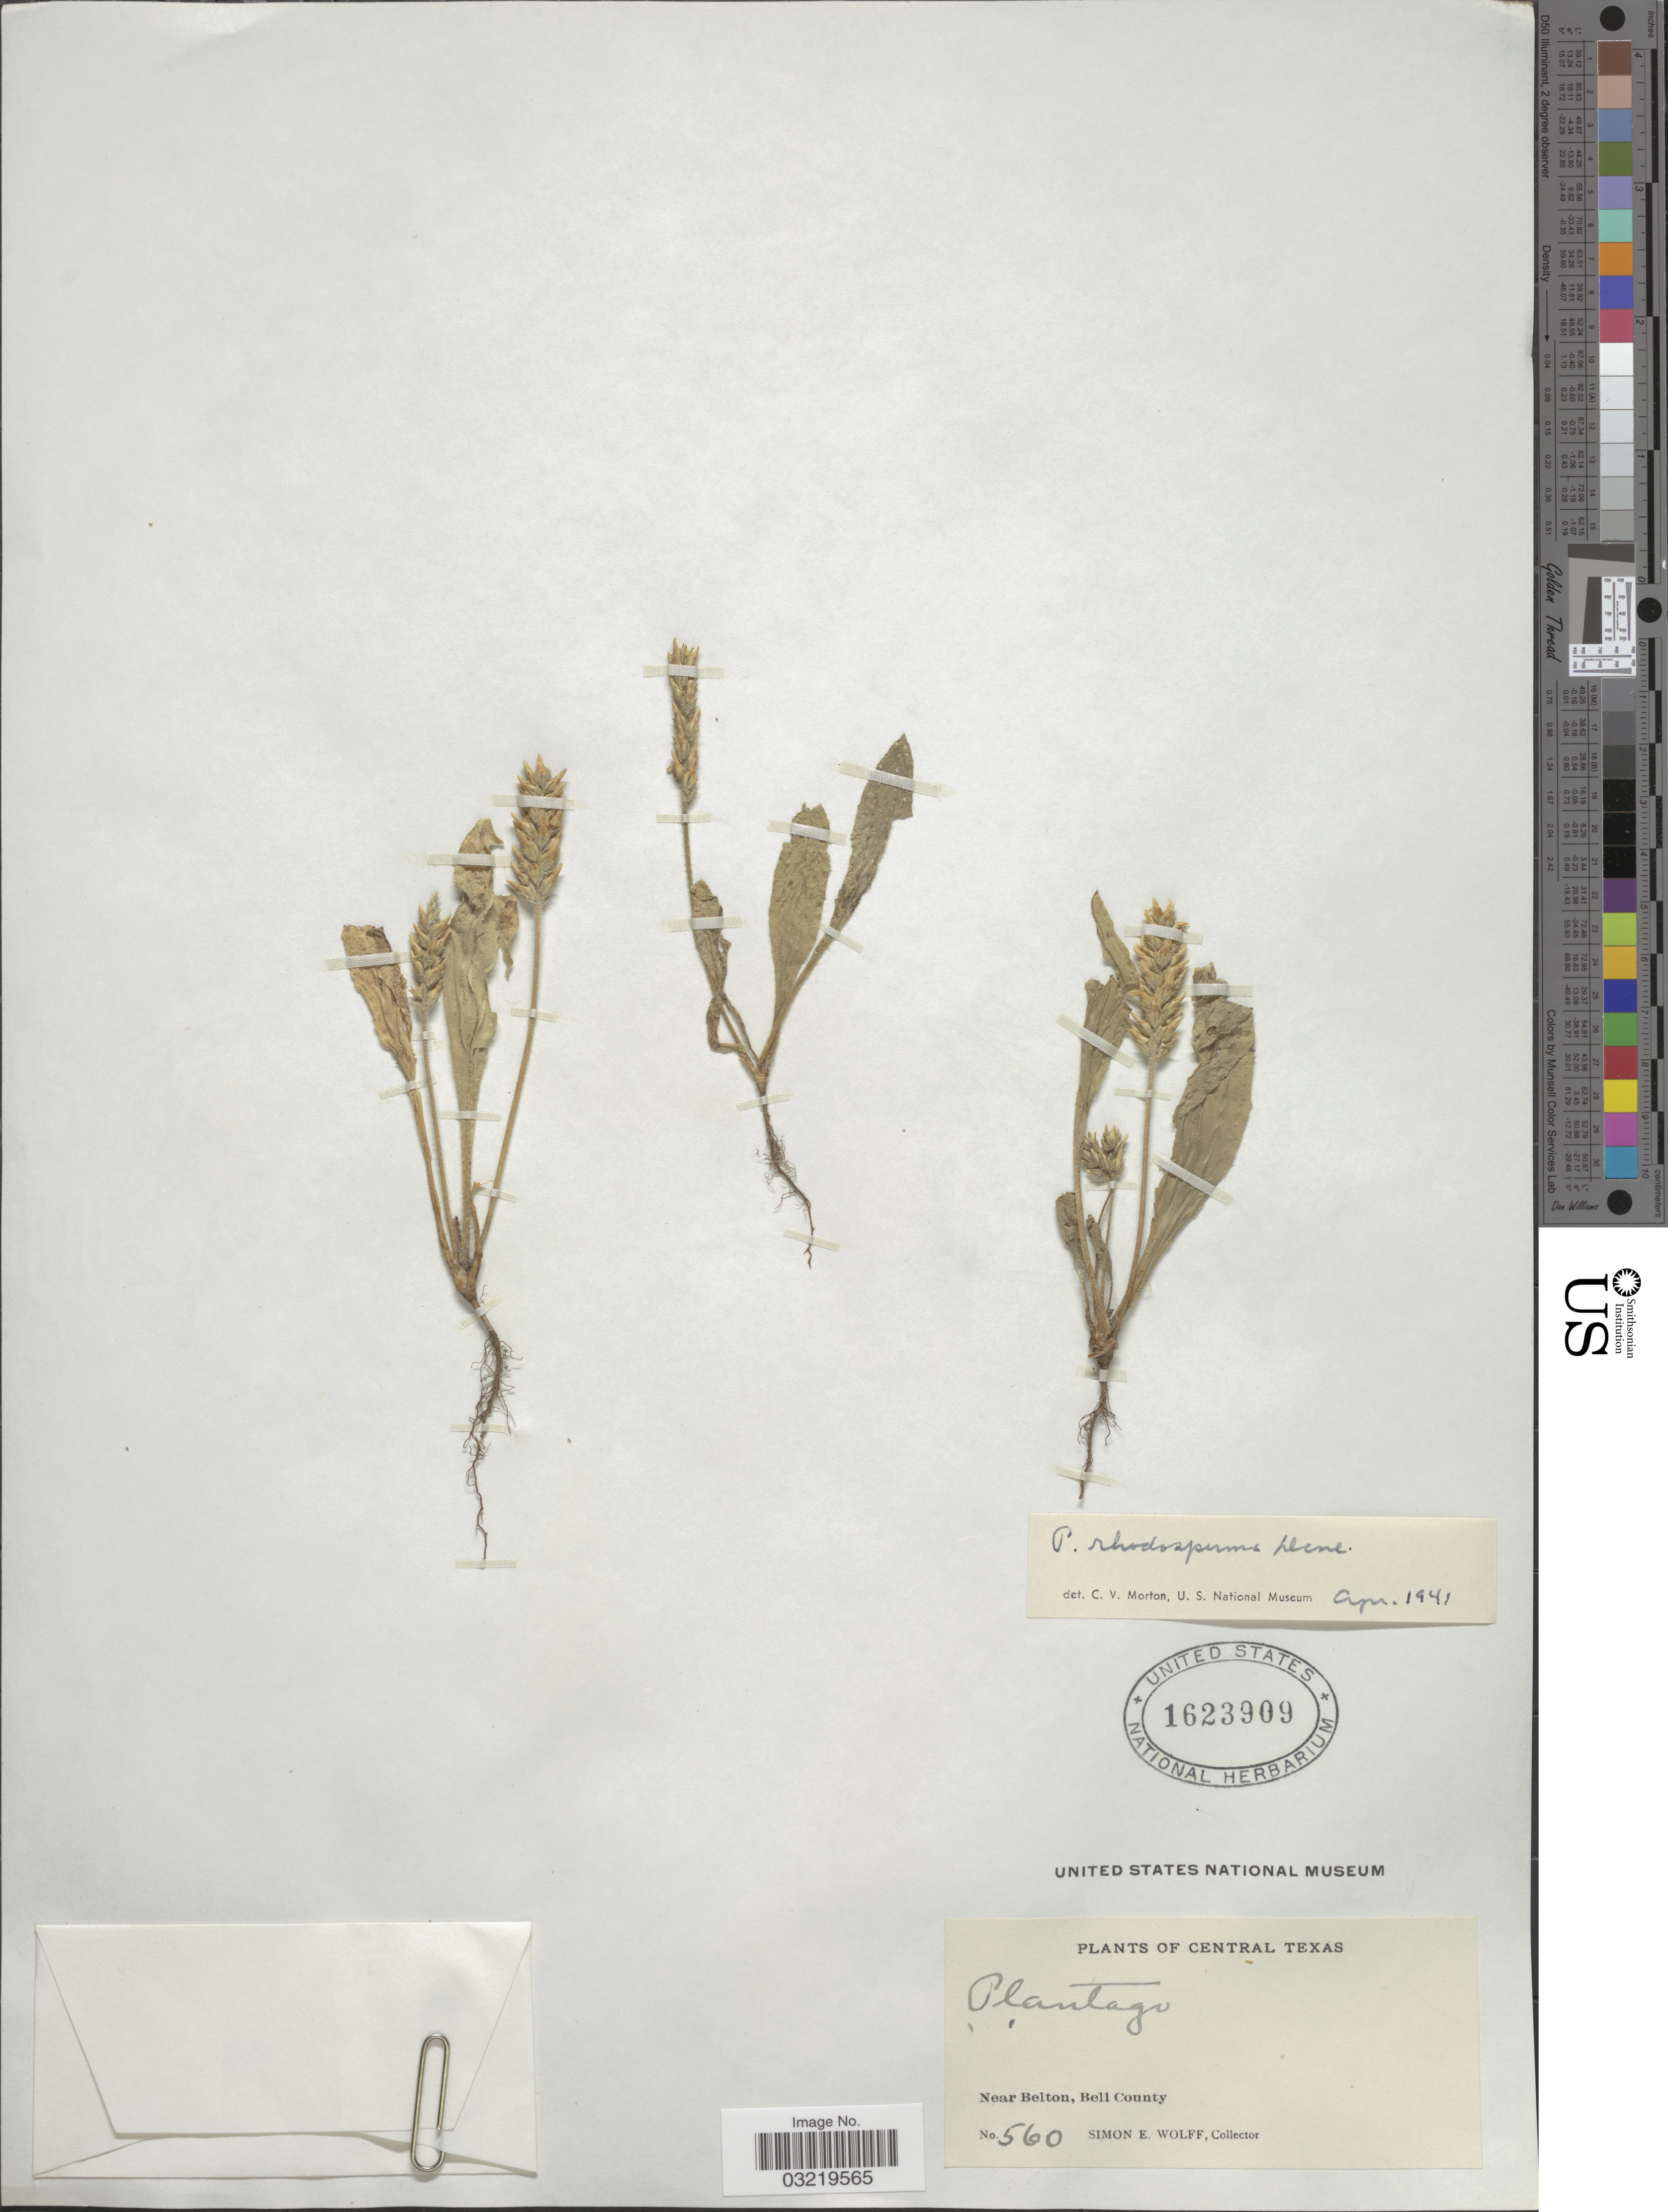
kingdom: Plantae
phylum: Tracheophyta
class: Magnoliopsida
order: Lamiales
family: Plantaginaceae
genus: Plantago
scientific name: Plantago rhodosperma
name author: Decne.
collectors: S. E. Wolff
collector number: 560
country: United States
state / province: Texas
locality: Central Texas. Near Belton, Bell County.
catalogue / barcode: US 1623909